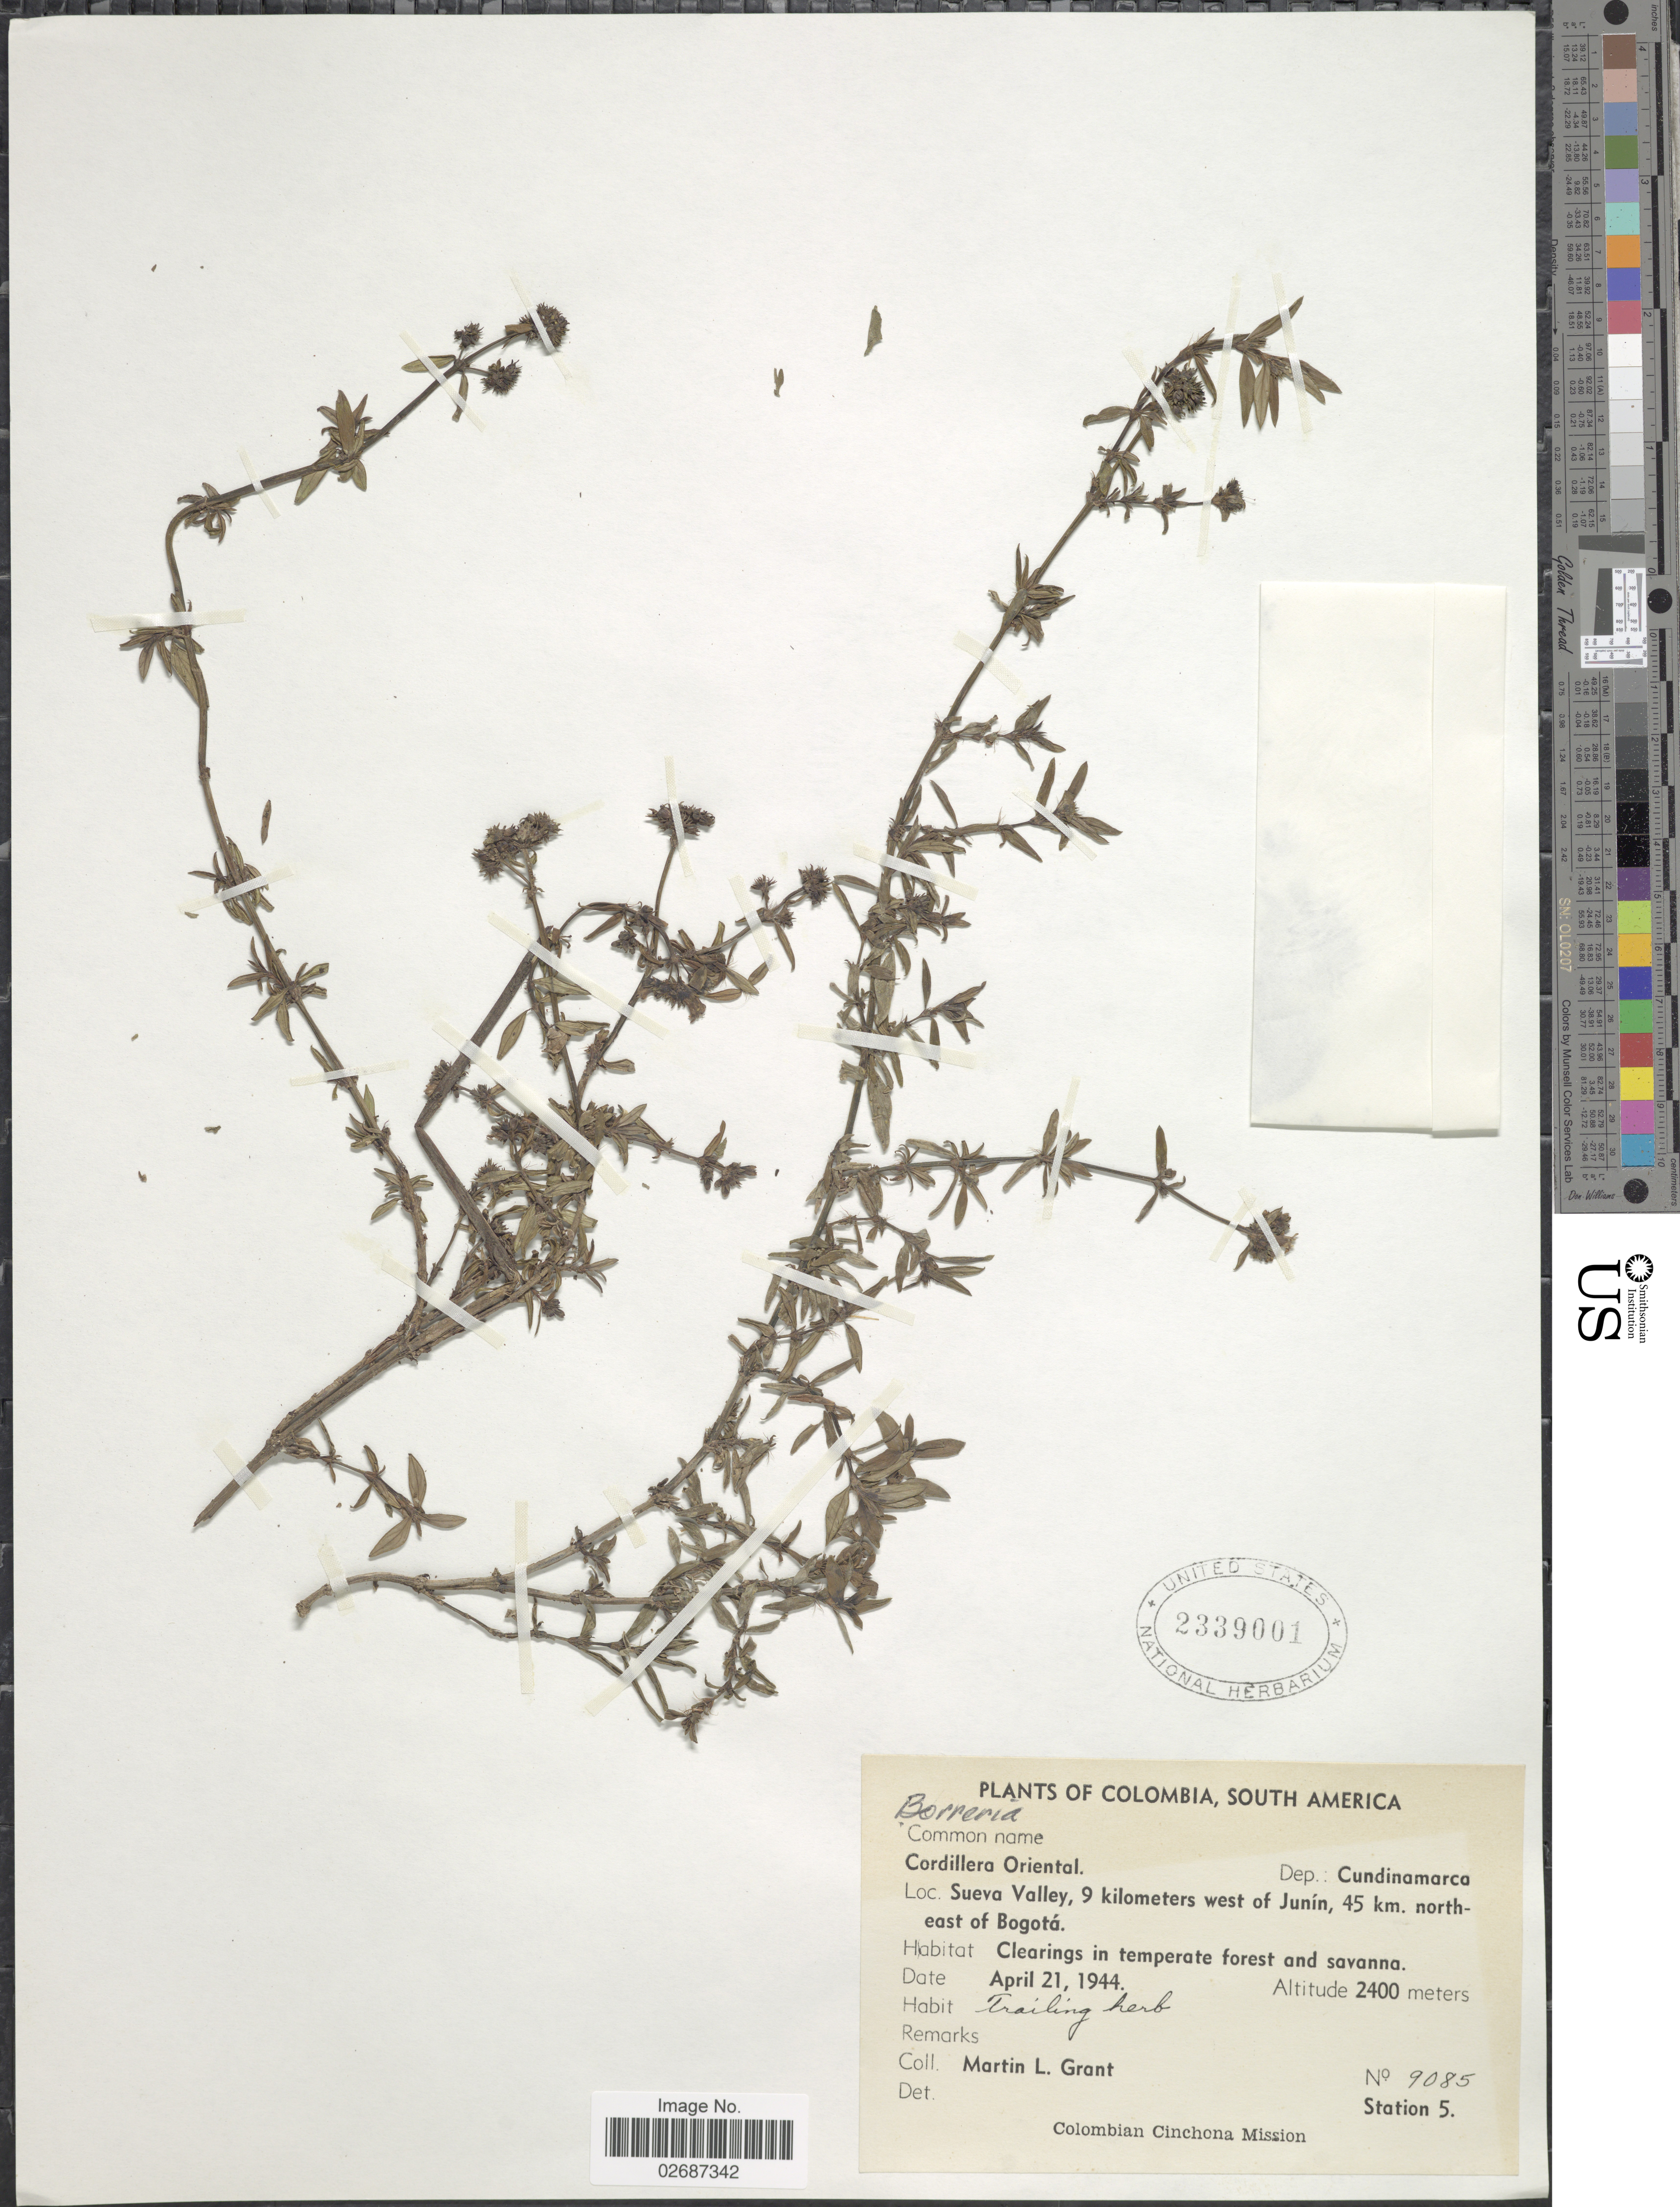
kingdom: Plantae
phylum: Tracheophyta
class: Magnoliopsida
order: Gentianales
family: Rubiaceae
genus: Borreria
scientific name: Borreria sp.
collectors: M. L. Grant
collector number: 9085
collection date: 1944-04-21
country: Colombia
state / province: Cundinamarca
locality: Cordillera Oriental, Sueva Valley, 9 kilomters west of Junin, 45 km. north-east of Bogota, clearings in temperate forest and savanna, Station 5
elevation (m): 2400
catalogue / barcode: US 2339001